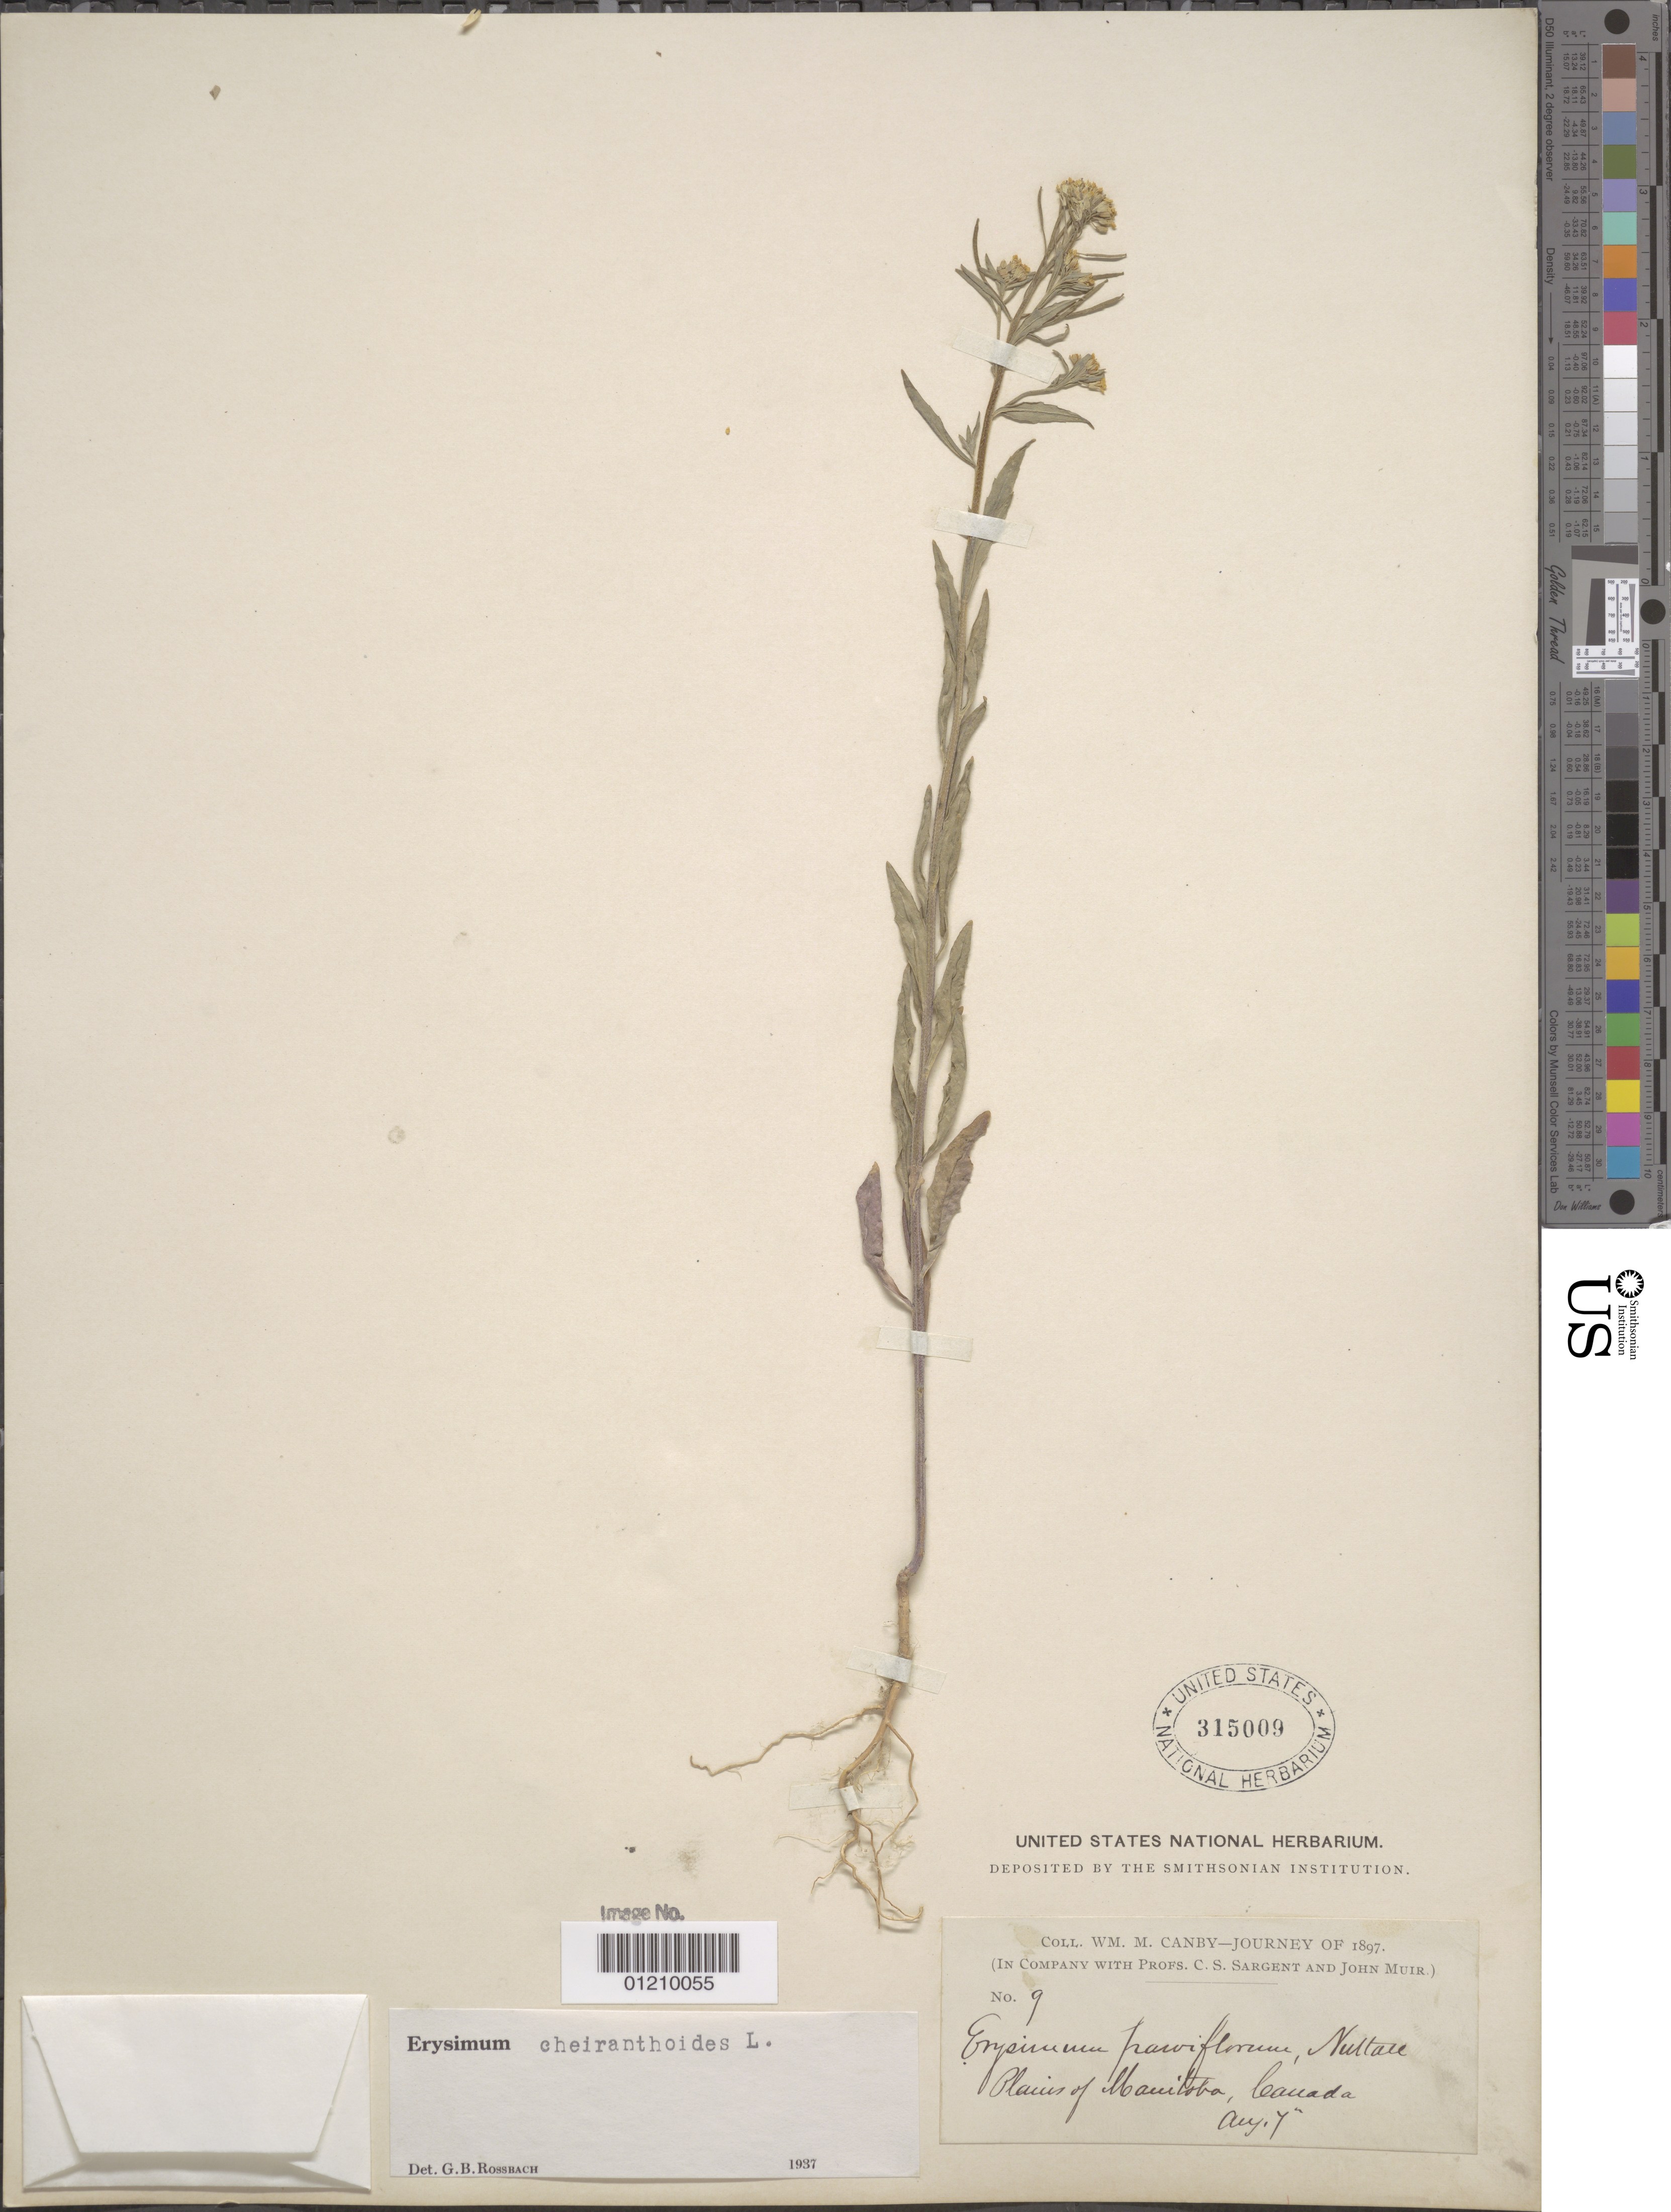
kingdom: Plantae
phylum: Tracheophyta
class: Magnoliopsida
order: Brassicales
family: Brassicaceae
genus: Erysimum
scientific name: Erysimum cheiranthoides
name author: L.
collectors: W. M. Canby, C. S. Sargent & J. Muir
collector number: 9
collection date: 1897-08-07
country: Canada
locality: Plains of Manitoba.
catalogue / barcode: US 315009